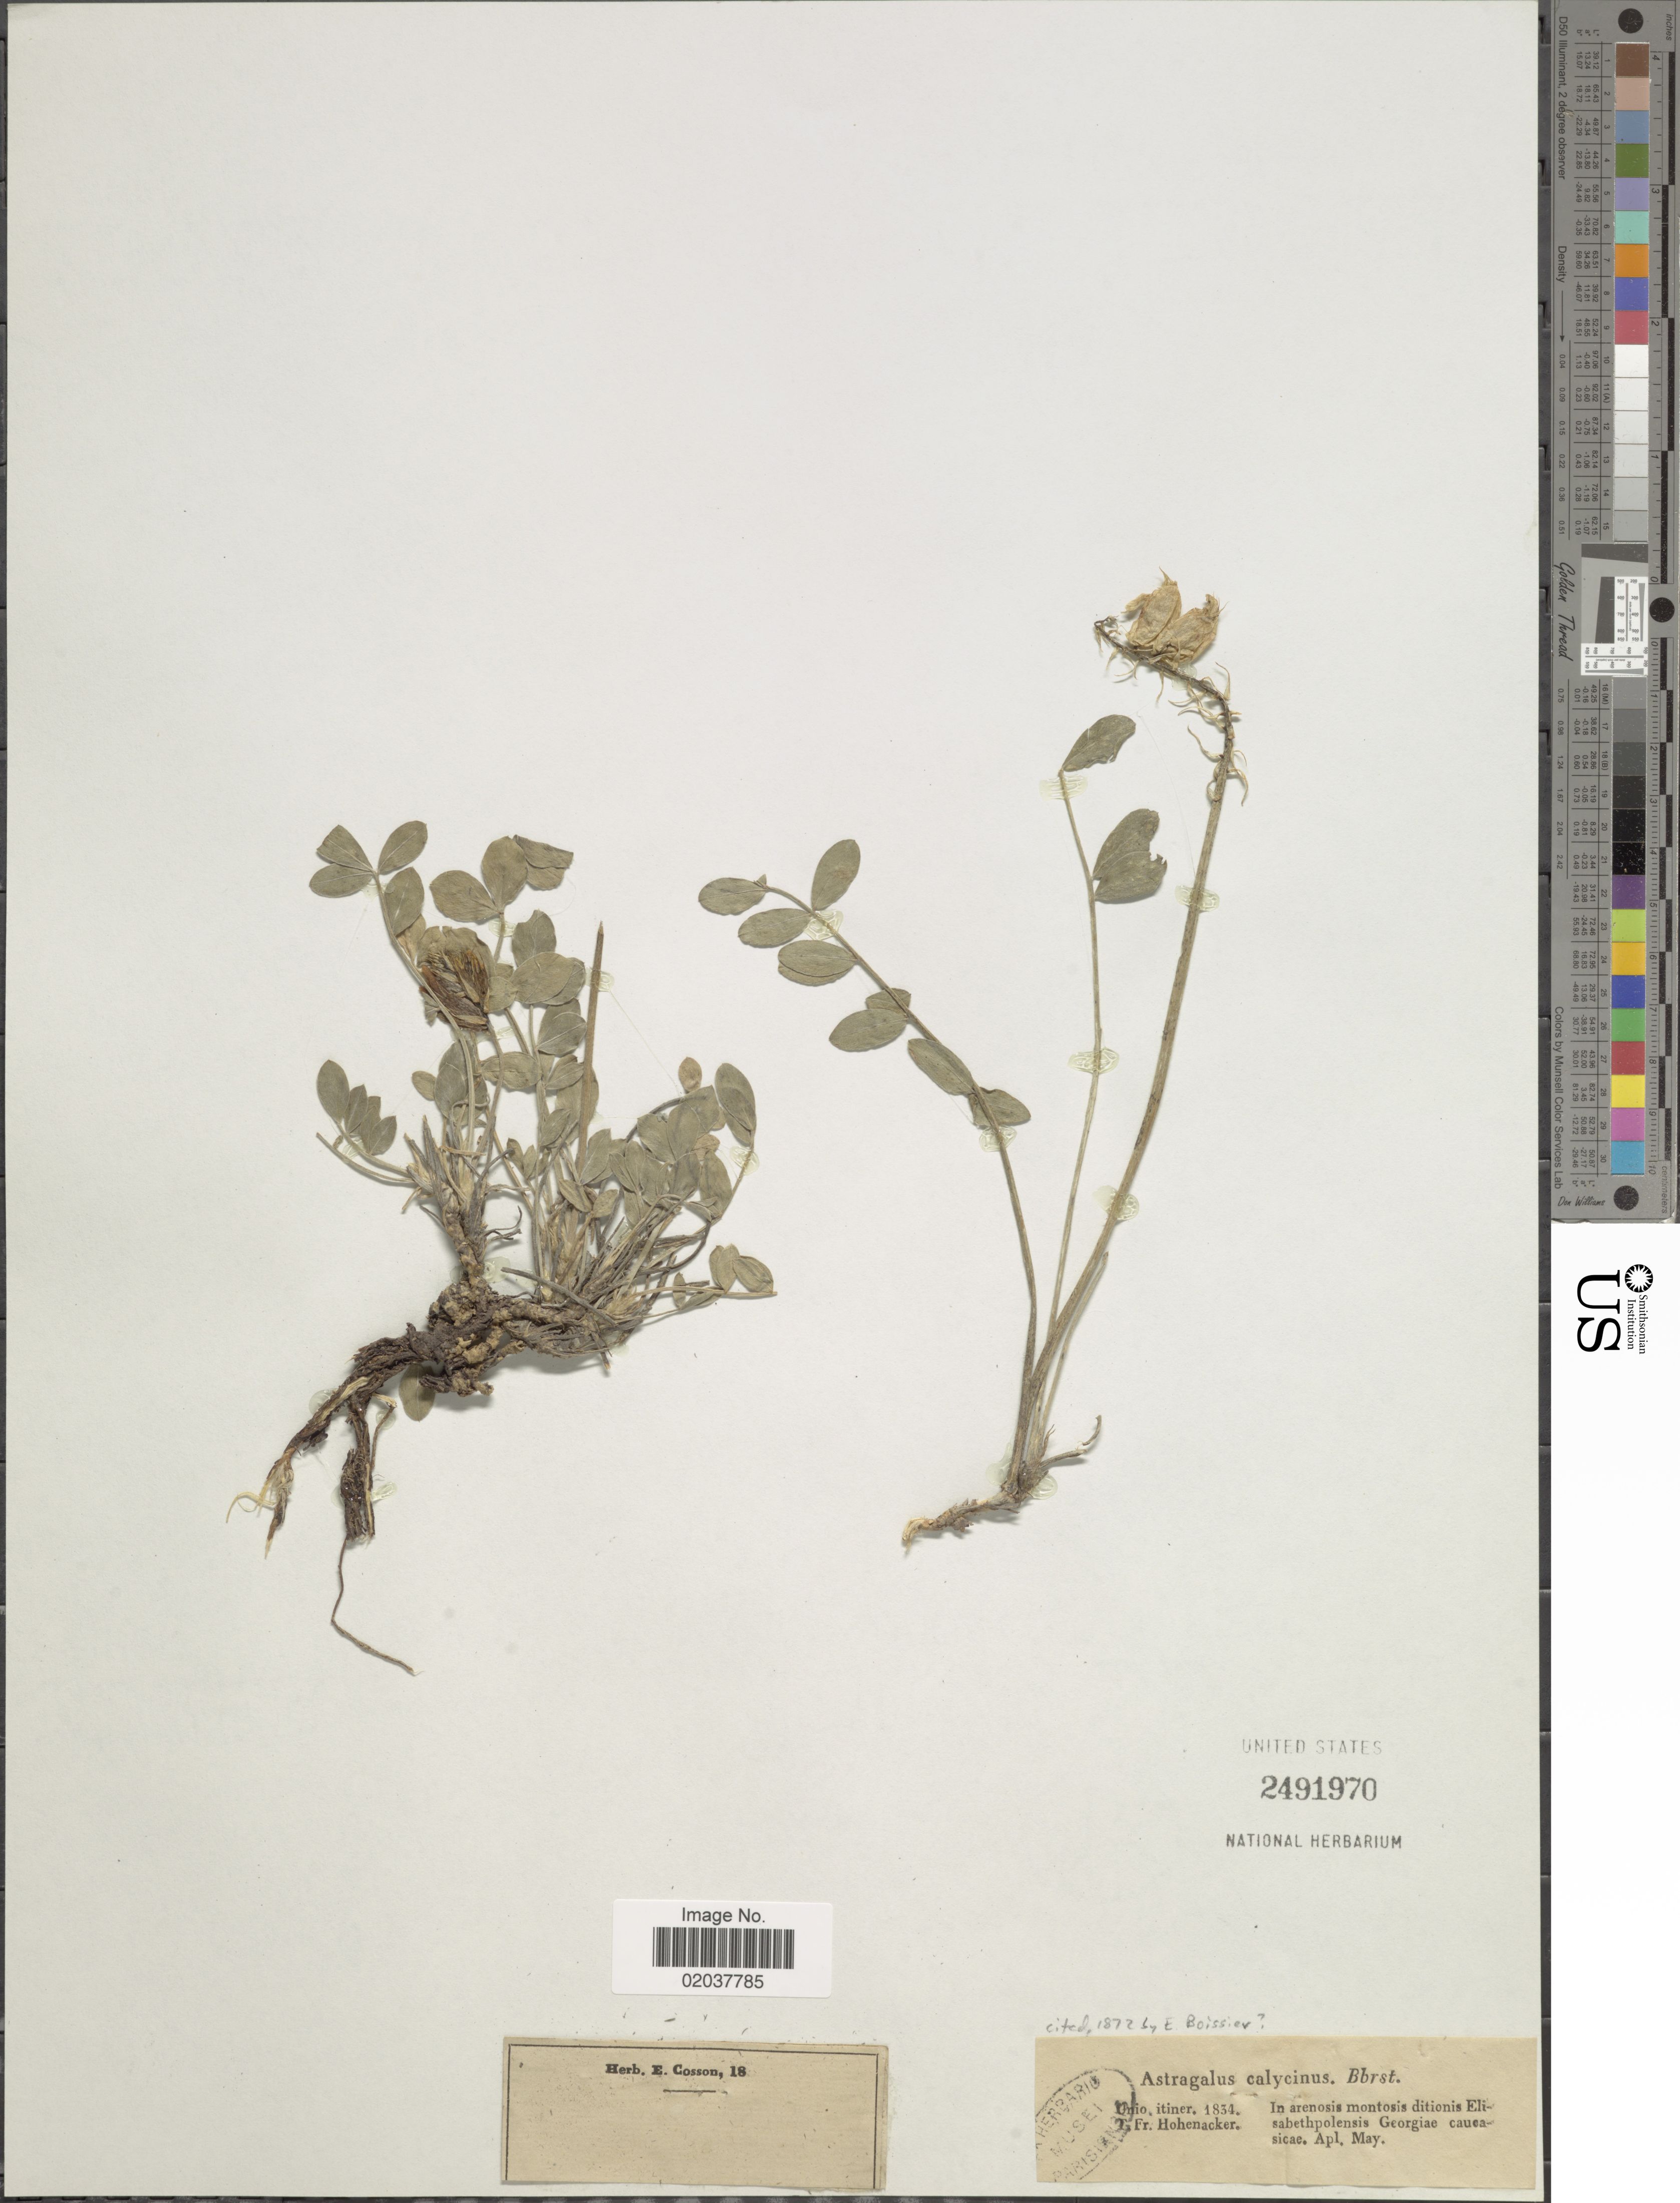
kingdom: Plantae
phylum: Tracheophyta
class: Magnoliopsida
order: Fabales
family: Fabaceae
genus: Astragalus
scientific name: Astragalus calycinus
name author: M. Bieb.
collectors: T. Hohenacker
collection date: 1834-05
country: Georgia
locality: Montosis ditionis Elisabethpolensis Georgiae caucasicae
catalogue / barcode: US 2491970